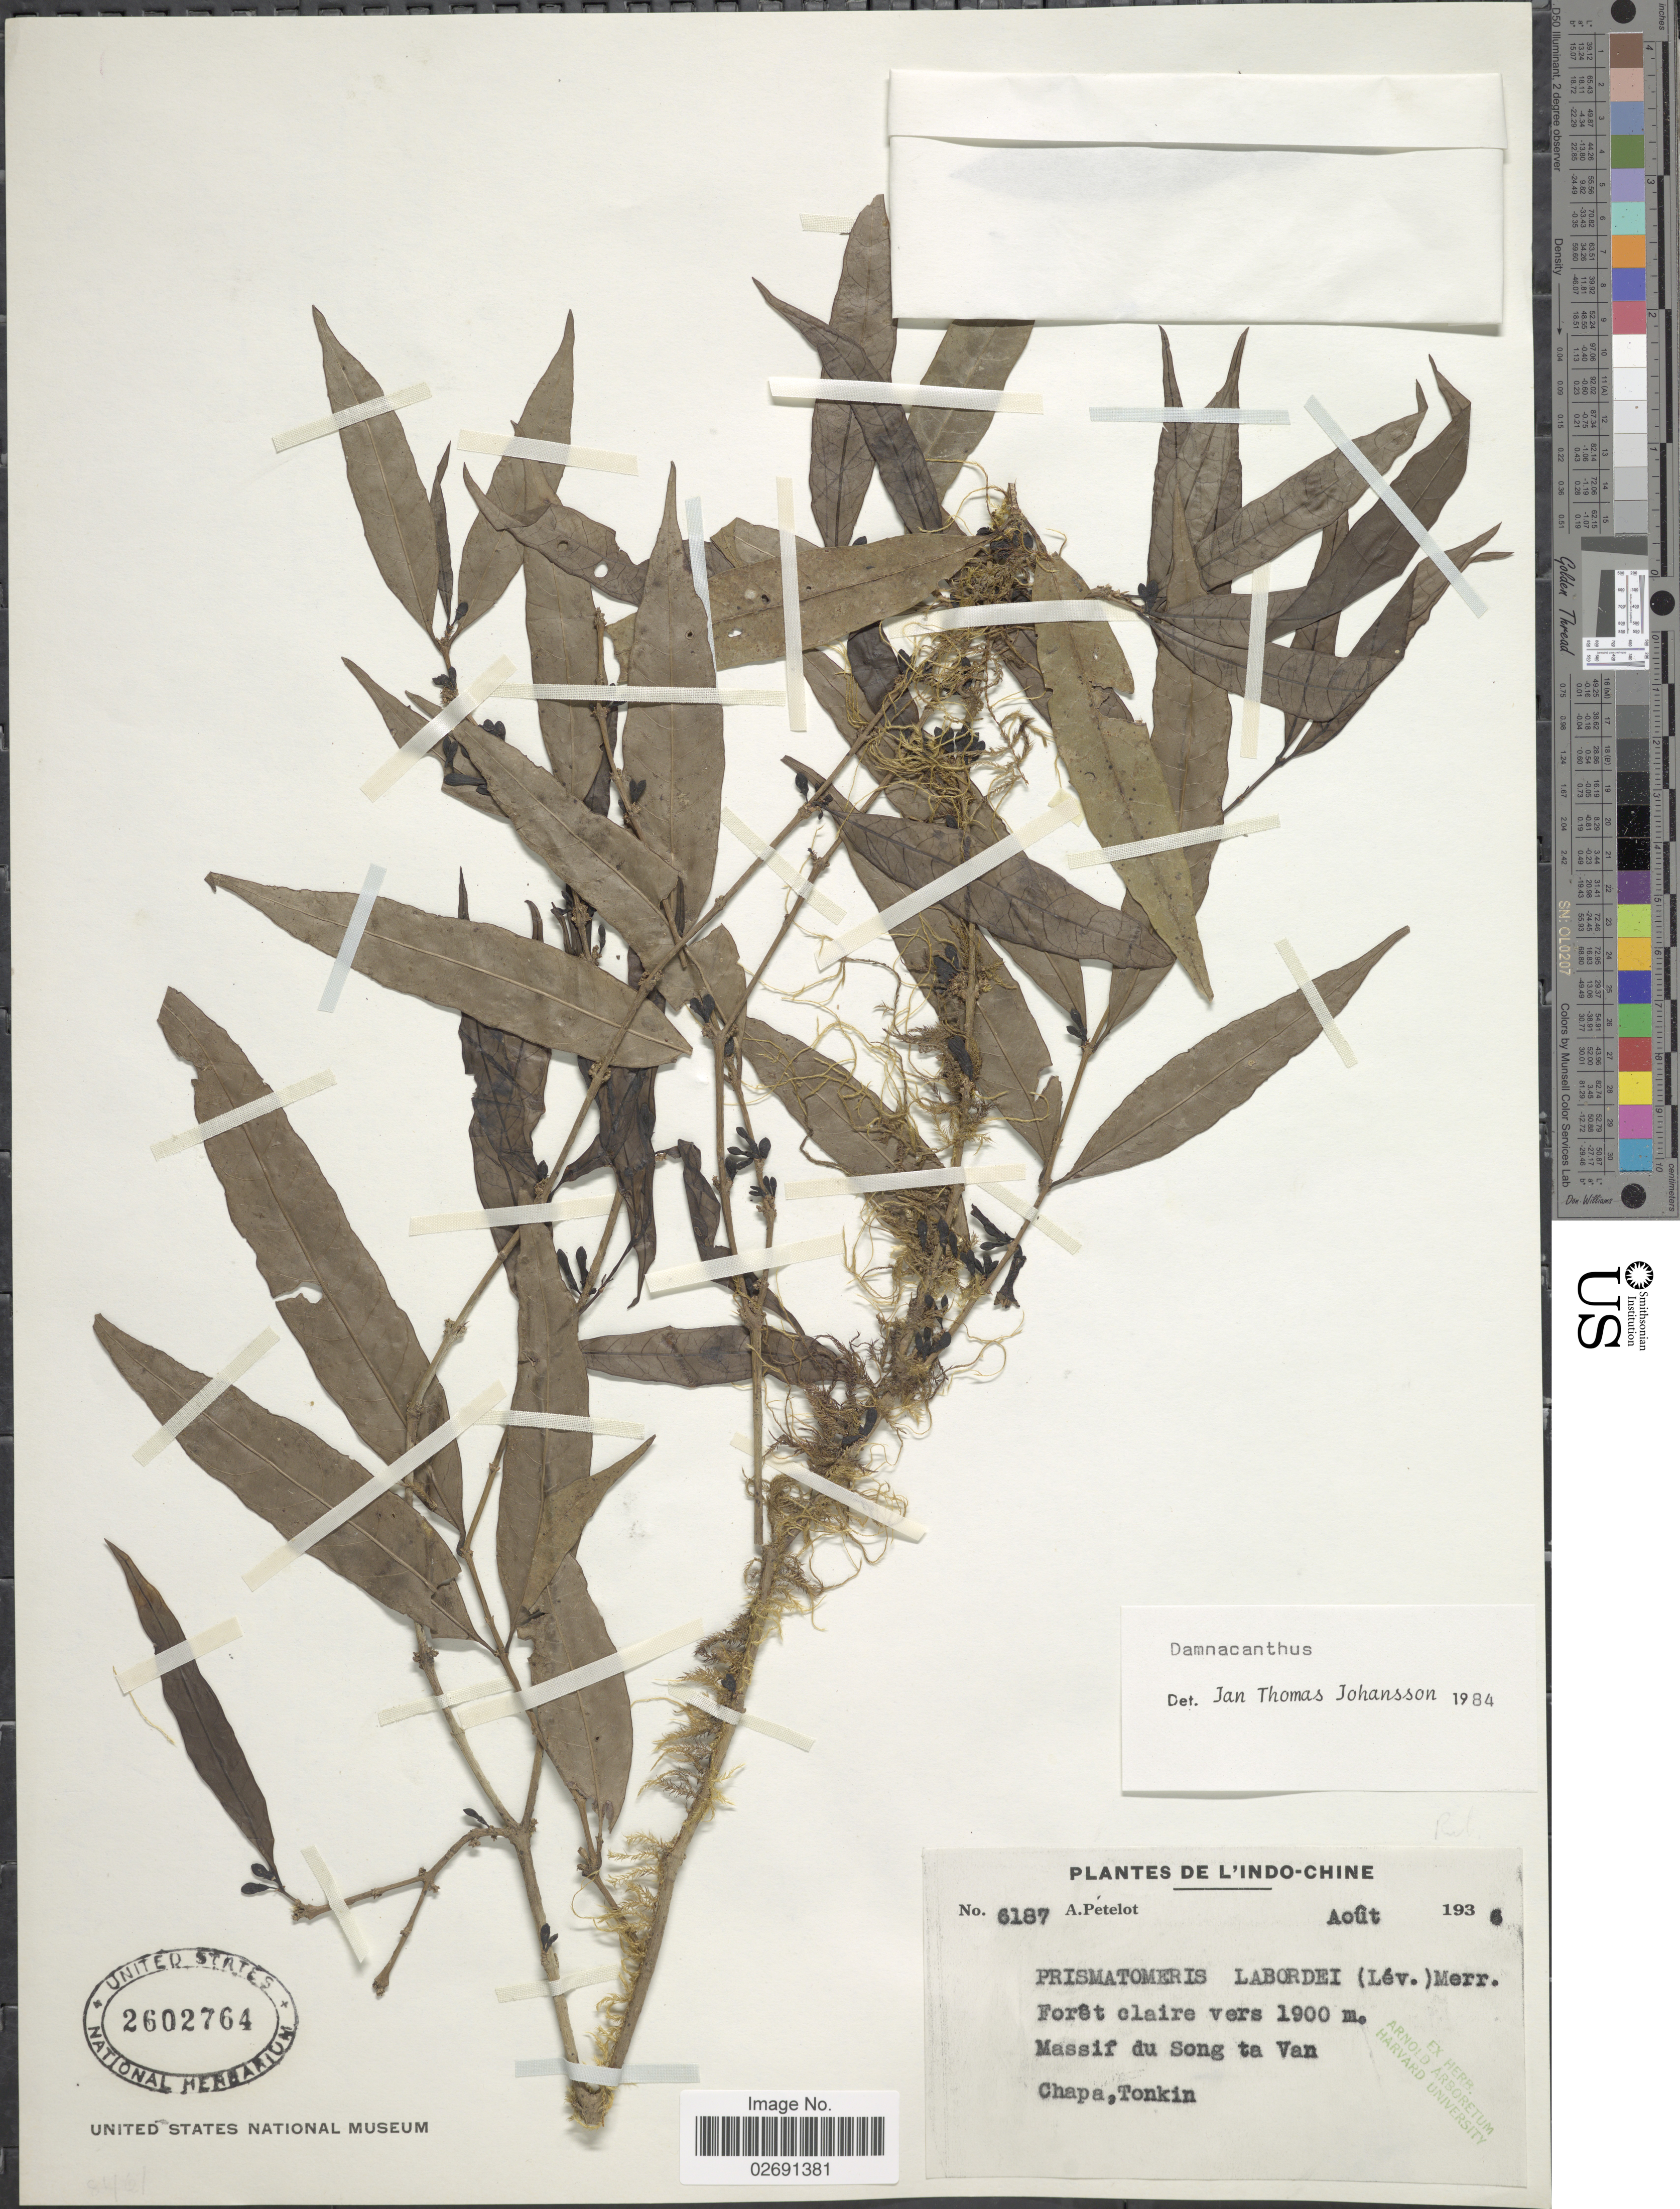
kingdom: Plantae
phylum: Tracheophyta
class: Magnoliopsida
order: Gentianales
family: Rubiaceae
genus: Damnacanthus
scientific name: Damnacanthus labordei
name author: (H. Lév.) H.S. Lo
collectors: A. Petelot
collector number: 6187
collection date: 1936-08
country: Vietnam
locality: De L'Indo-Chine, Massif fu Song ta Van Chapa, Tonkin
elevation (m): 1900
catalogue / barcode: US 2602764